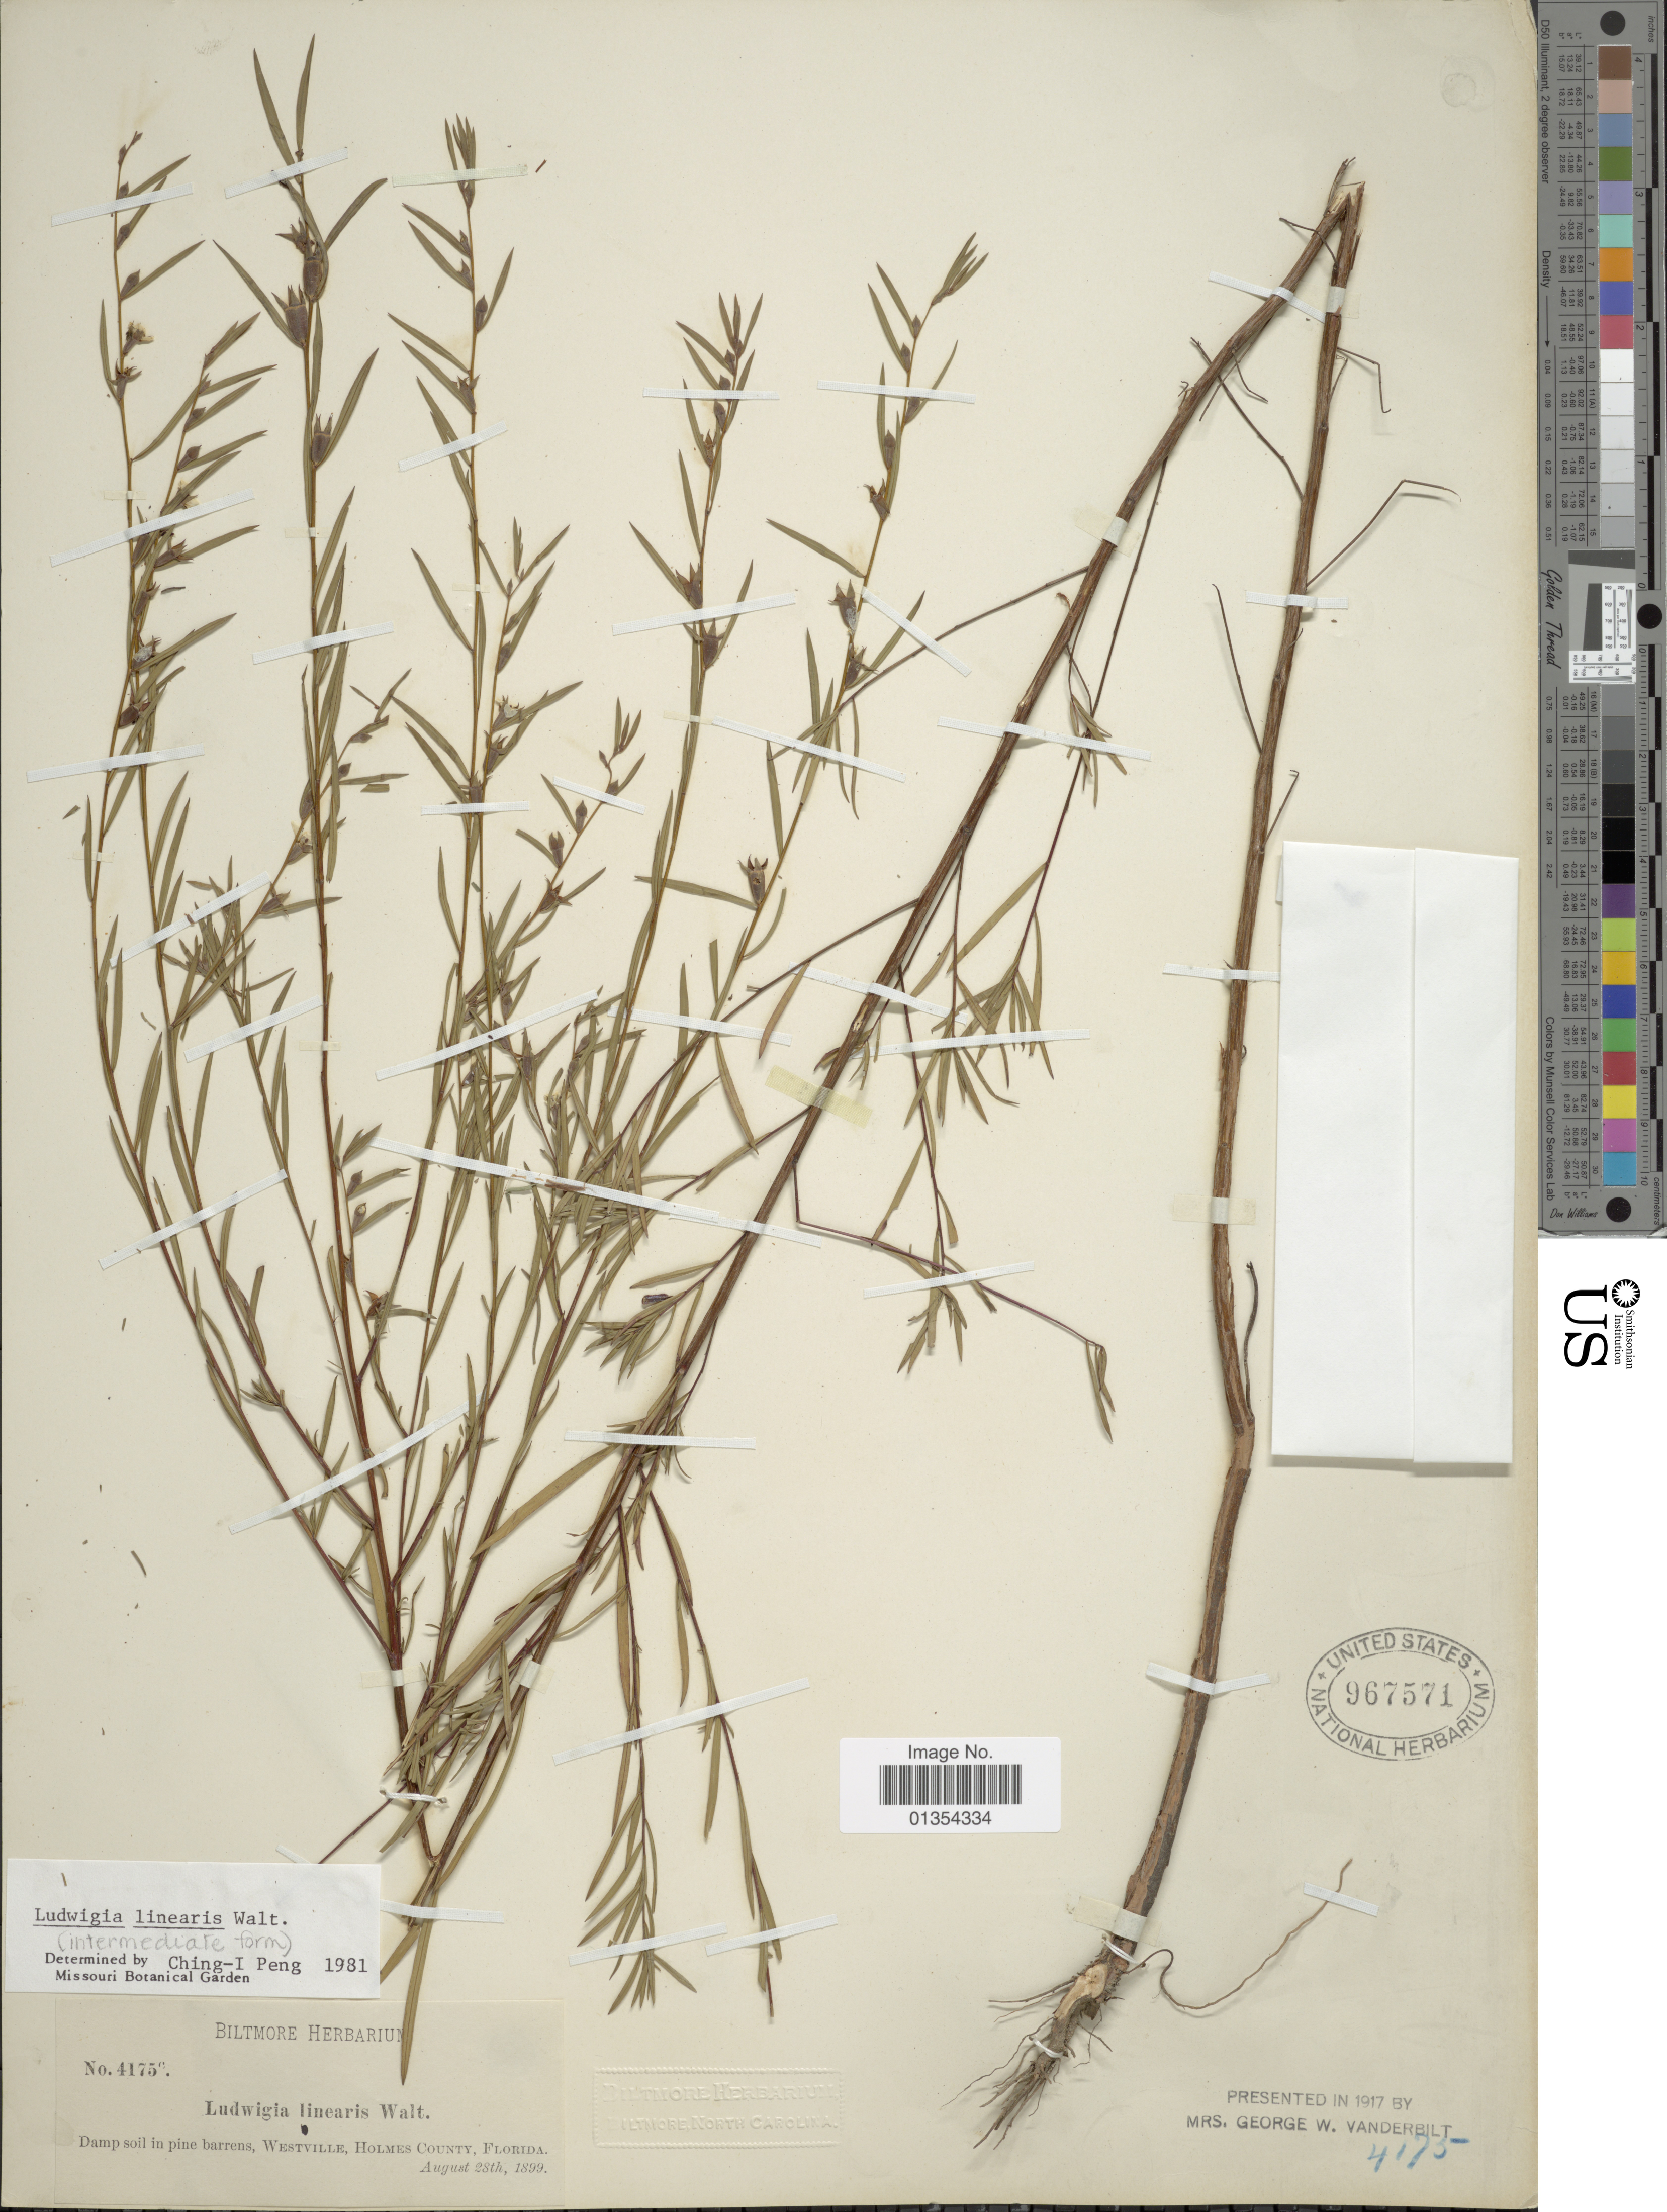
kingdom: Plantae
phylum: Tracheophyta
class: Magnoliopsida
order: Myrtales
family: Onagraceae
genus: Ludwigia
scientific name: Ludwigia linearis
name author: Walter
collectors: ex herb. Biltmore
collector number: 4175c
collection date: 1899-08-28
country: United States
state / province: Florida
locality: Westville, Holmes County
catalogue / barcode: US 967571